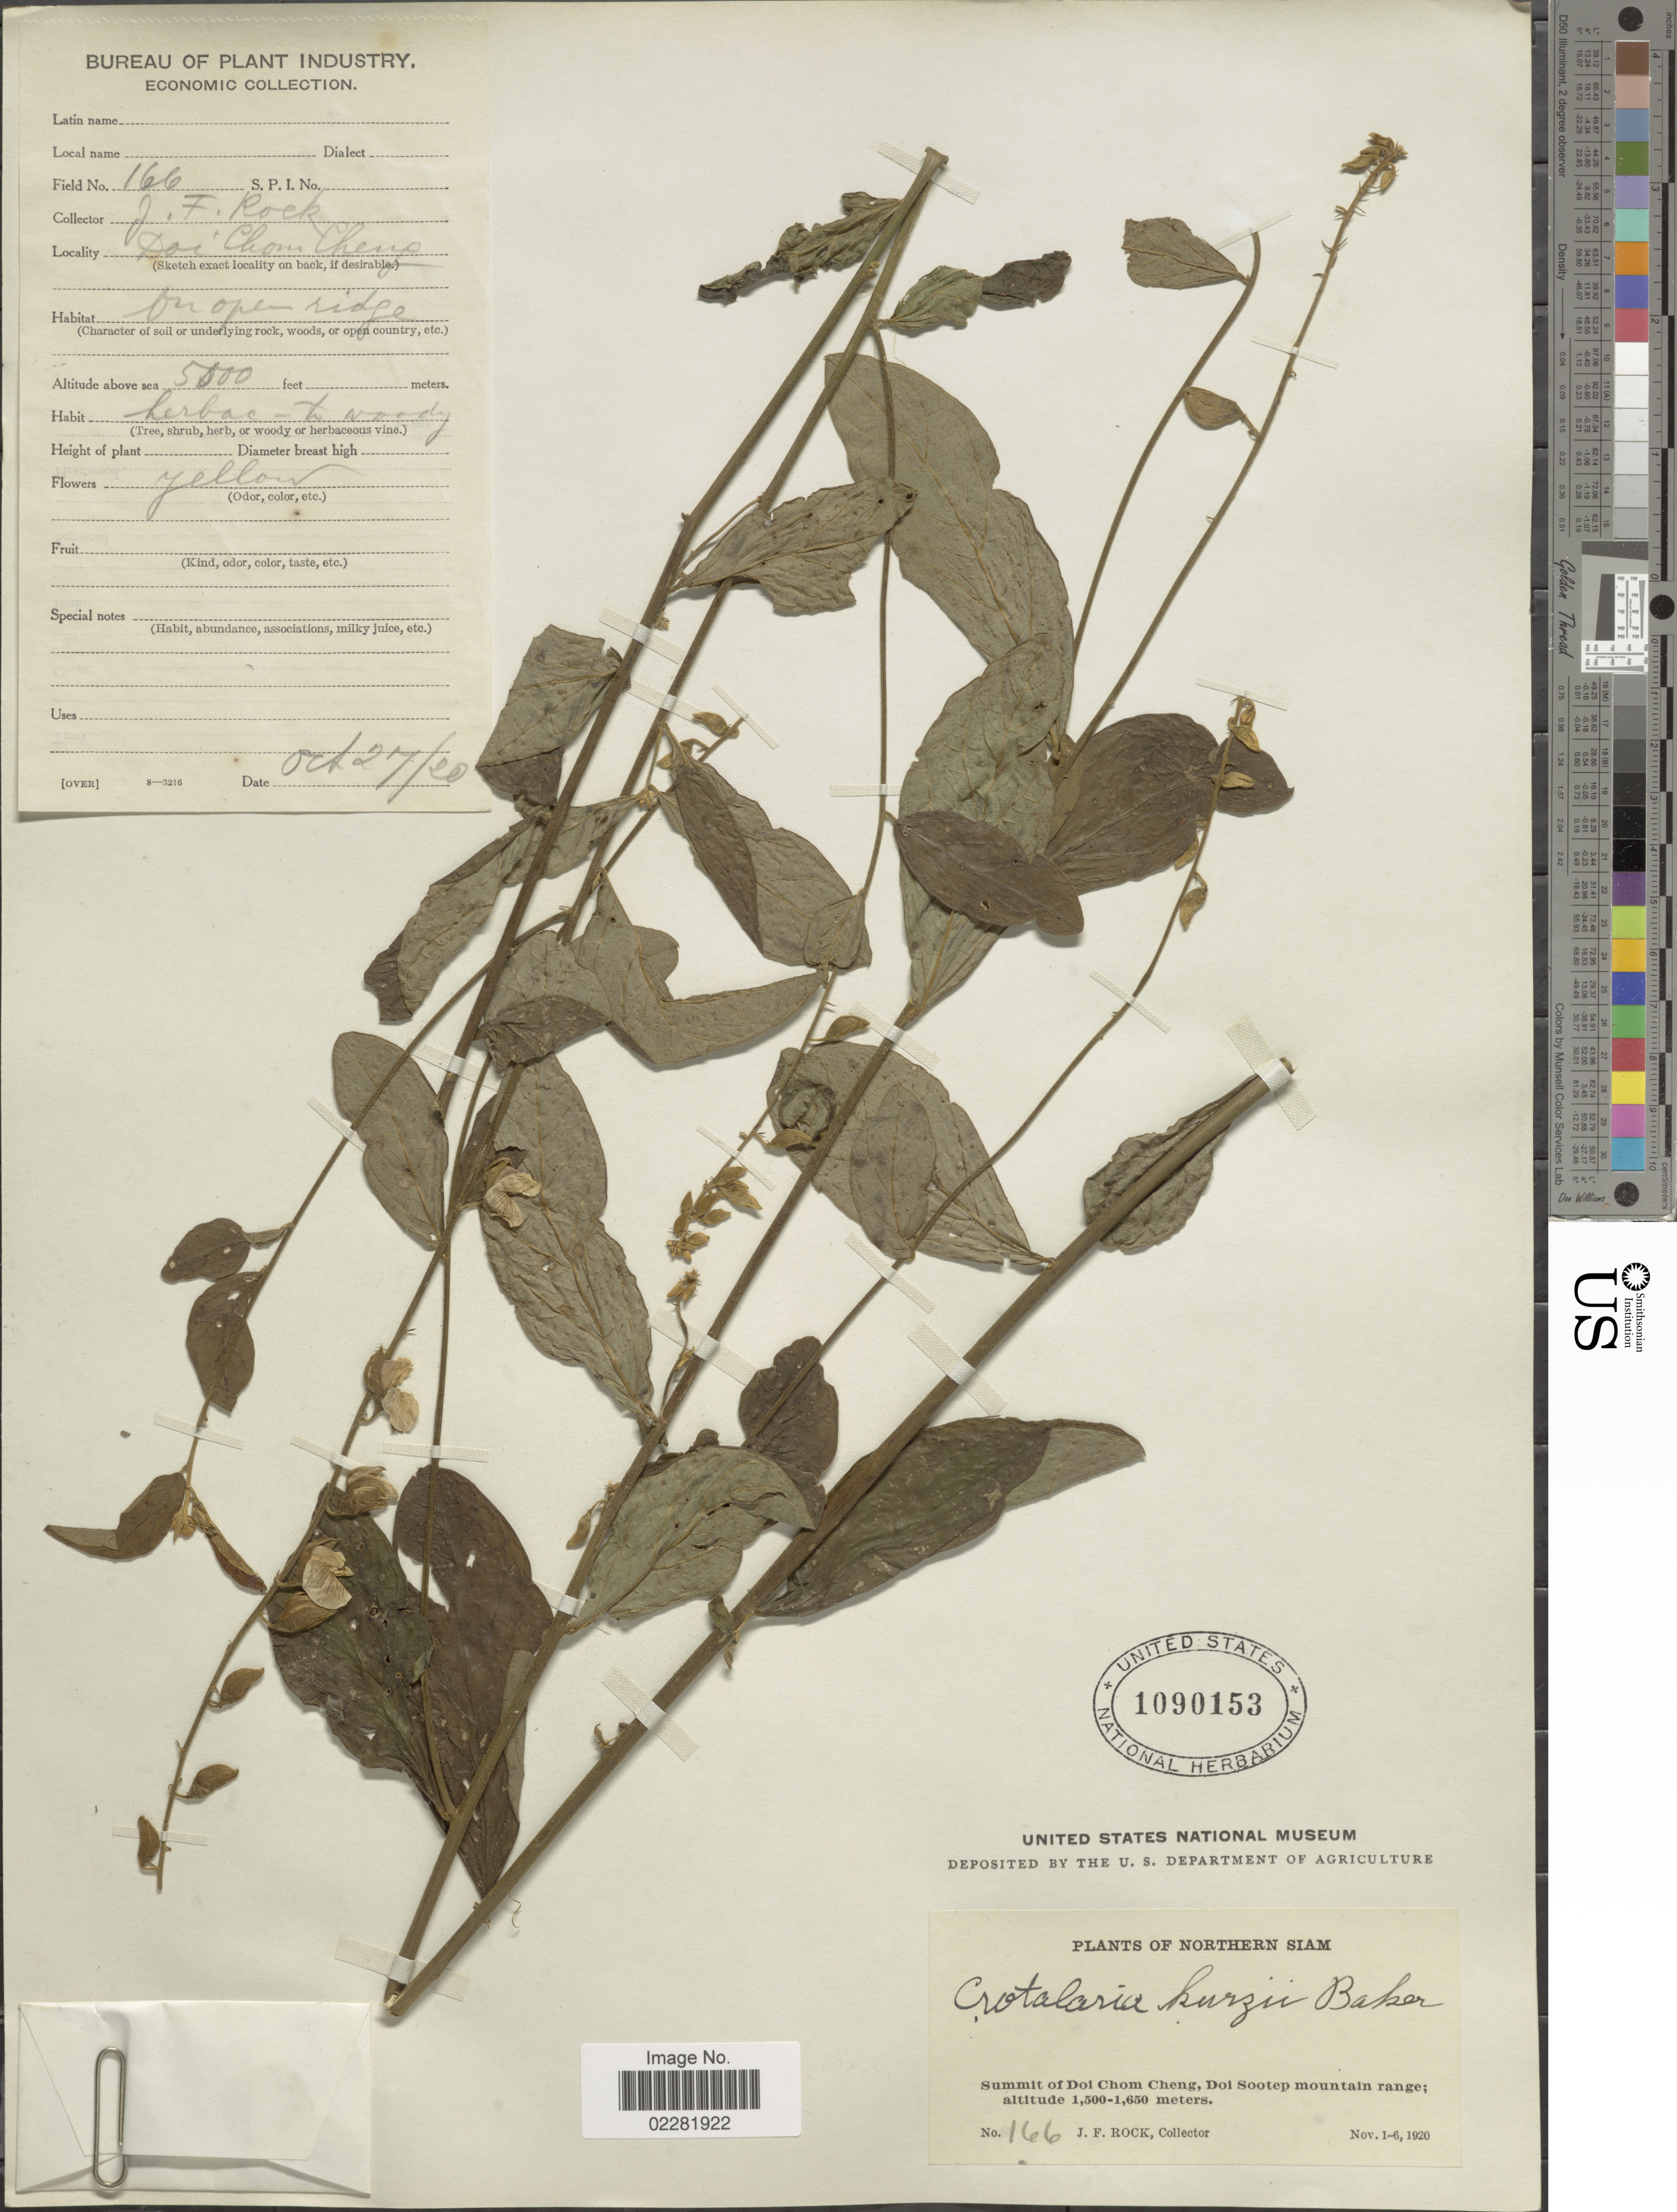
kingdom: Plantae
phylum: Tracheophyta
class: Magnoliopsida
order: Fabales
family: Fabaceae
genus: Crotalaria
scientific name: Crotalaria kurzii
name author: Baker ex Kurz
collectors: J. Rock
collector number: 166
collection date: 1920-10-27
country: Thailand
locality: Doi Chom Cheng. Northern Siam. Summit of Doi Chom Cheng, Doi Sutep mountain range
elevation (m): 1524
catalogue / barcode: US 1090153